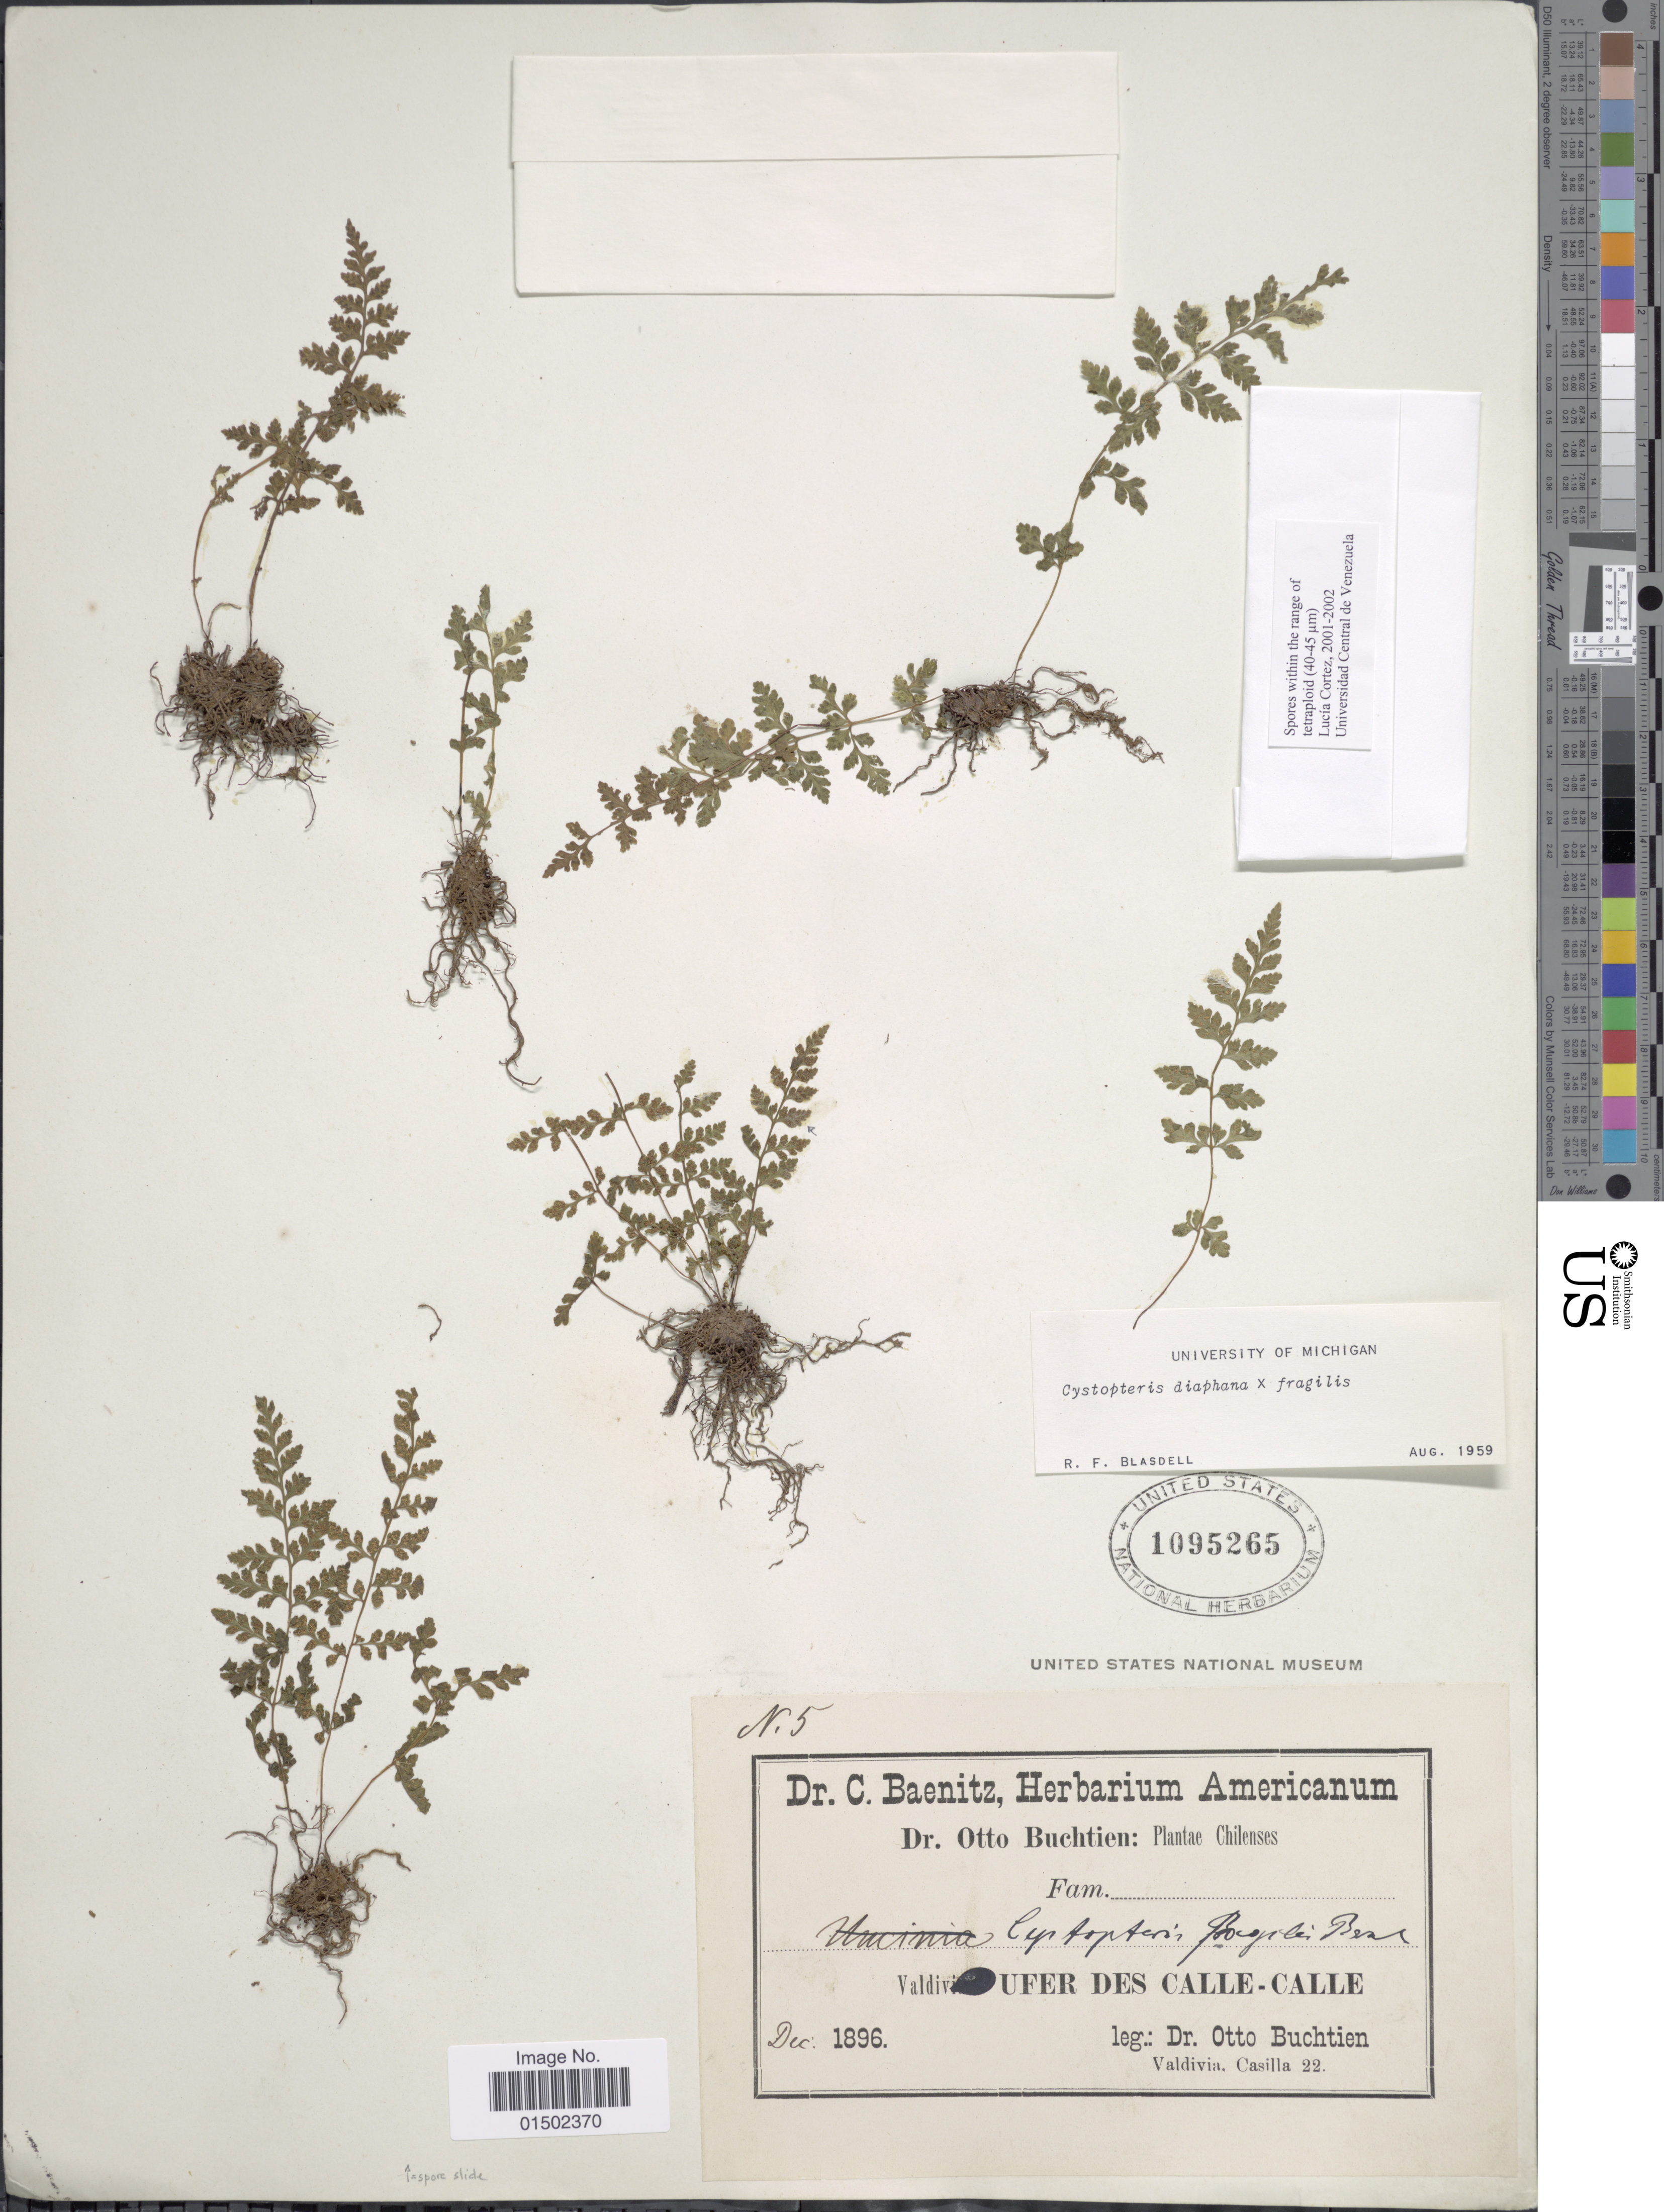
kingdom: Plantae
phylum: Tracheophyta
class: Polypodiopsida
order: Polypodiales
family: Cystopteridaceae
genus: Cystopteris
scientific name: Cystopteris diaphana x C. fragilis (L.) Bernh.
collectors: O. Buchtien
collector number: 5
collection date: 1896-12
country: Chile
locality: Ufer Des Calle-Calle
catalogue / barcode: US 1095265